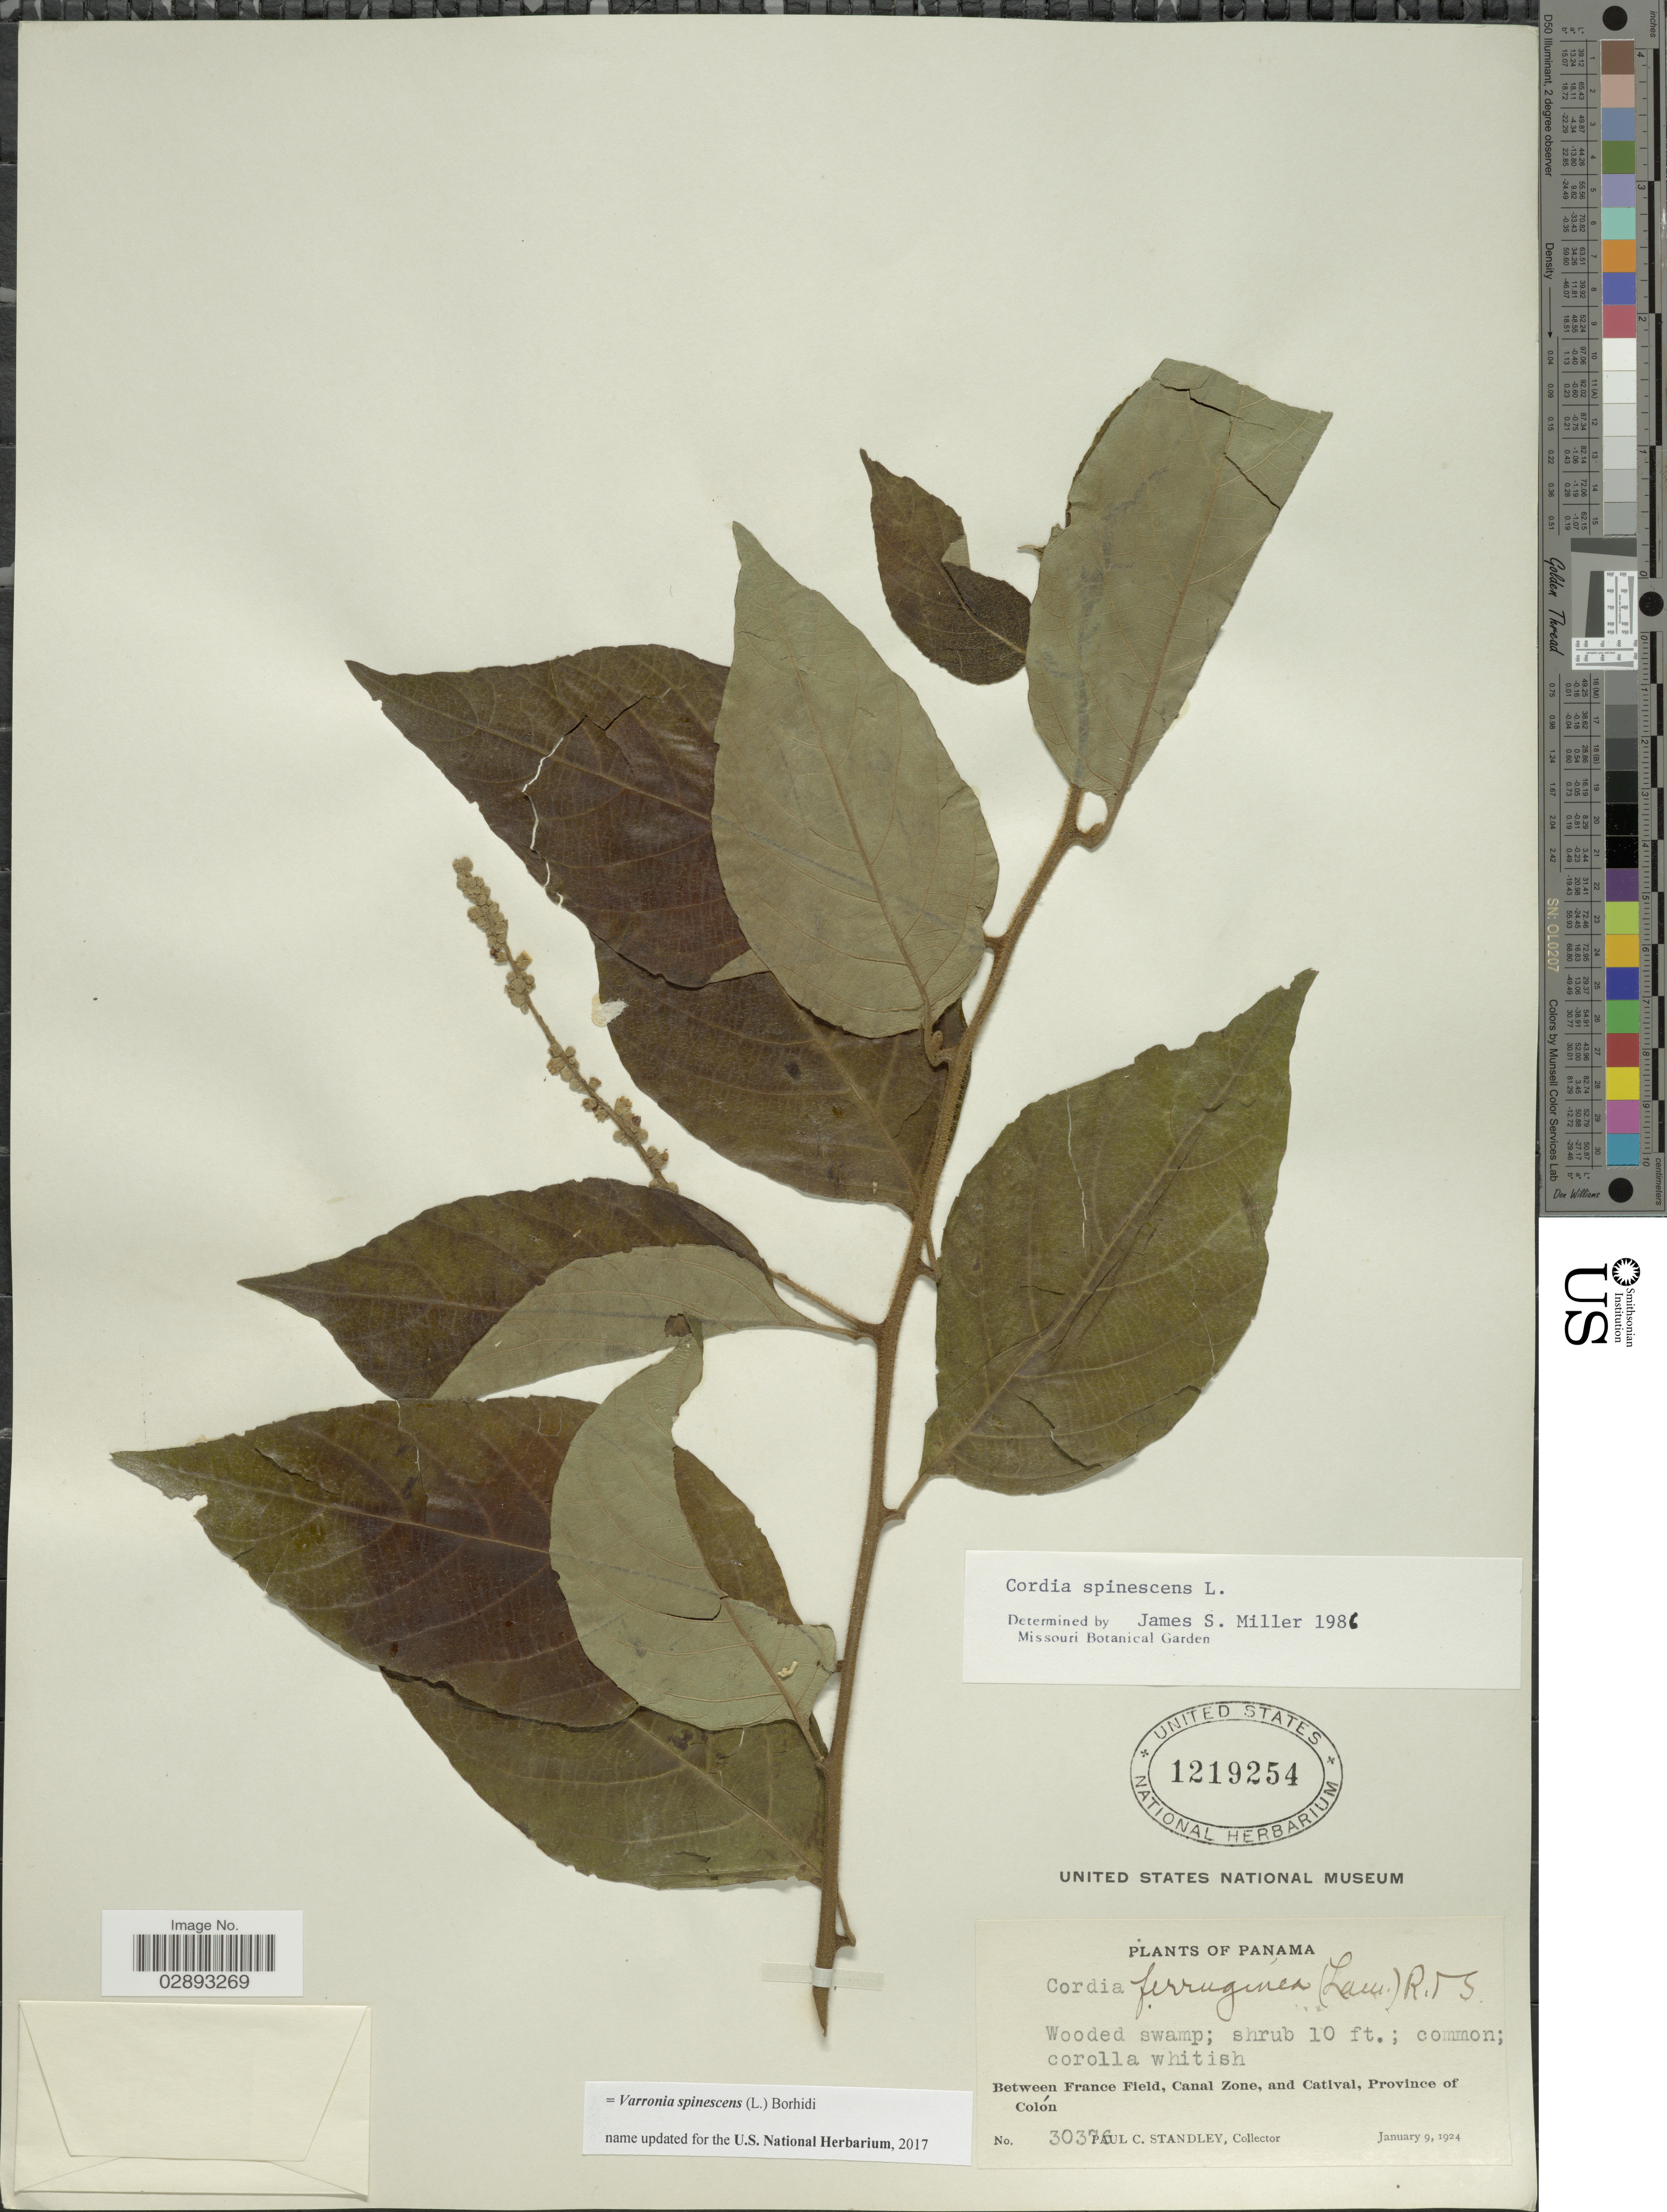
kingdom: Plantae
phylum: Tracheophyta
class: Magnoliopsida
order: Boraginales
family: Cordiaceae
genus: Varronia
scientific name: Varronia spinescens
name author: (L.) Borhidi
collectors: P. C. Standley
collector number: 30376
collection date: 1924-01-09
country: Panama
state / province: Colón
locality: Between France Field, Canal Zone, and Catival, Province of Colón.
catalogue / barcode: US 1219254